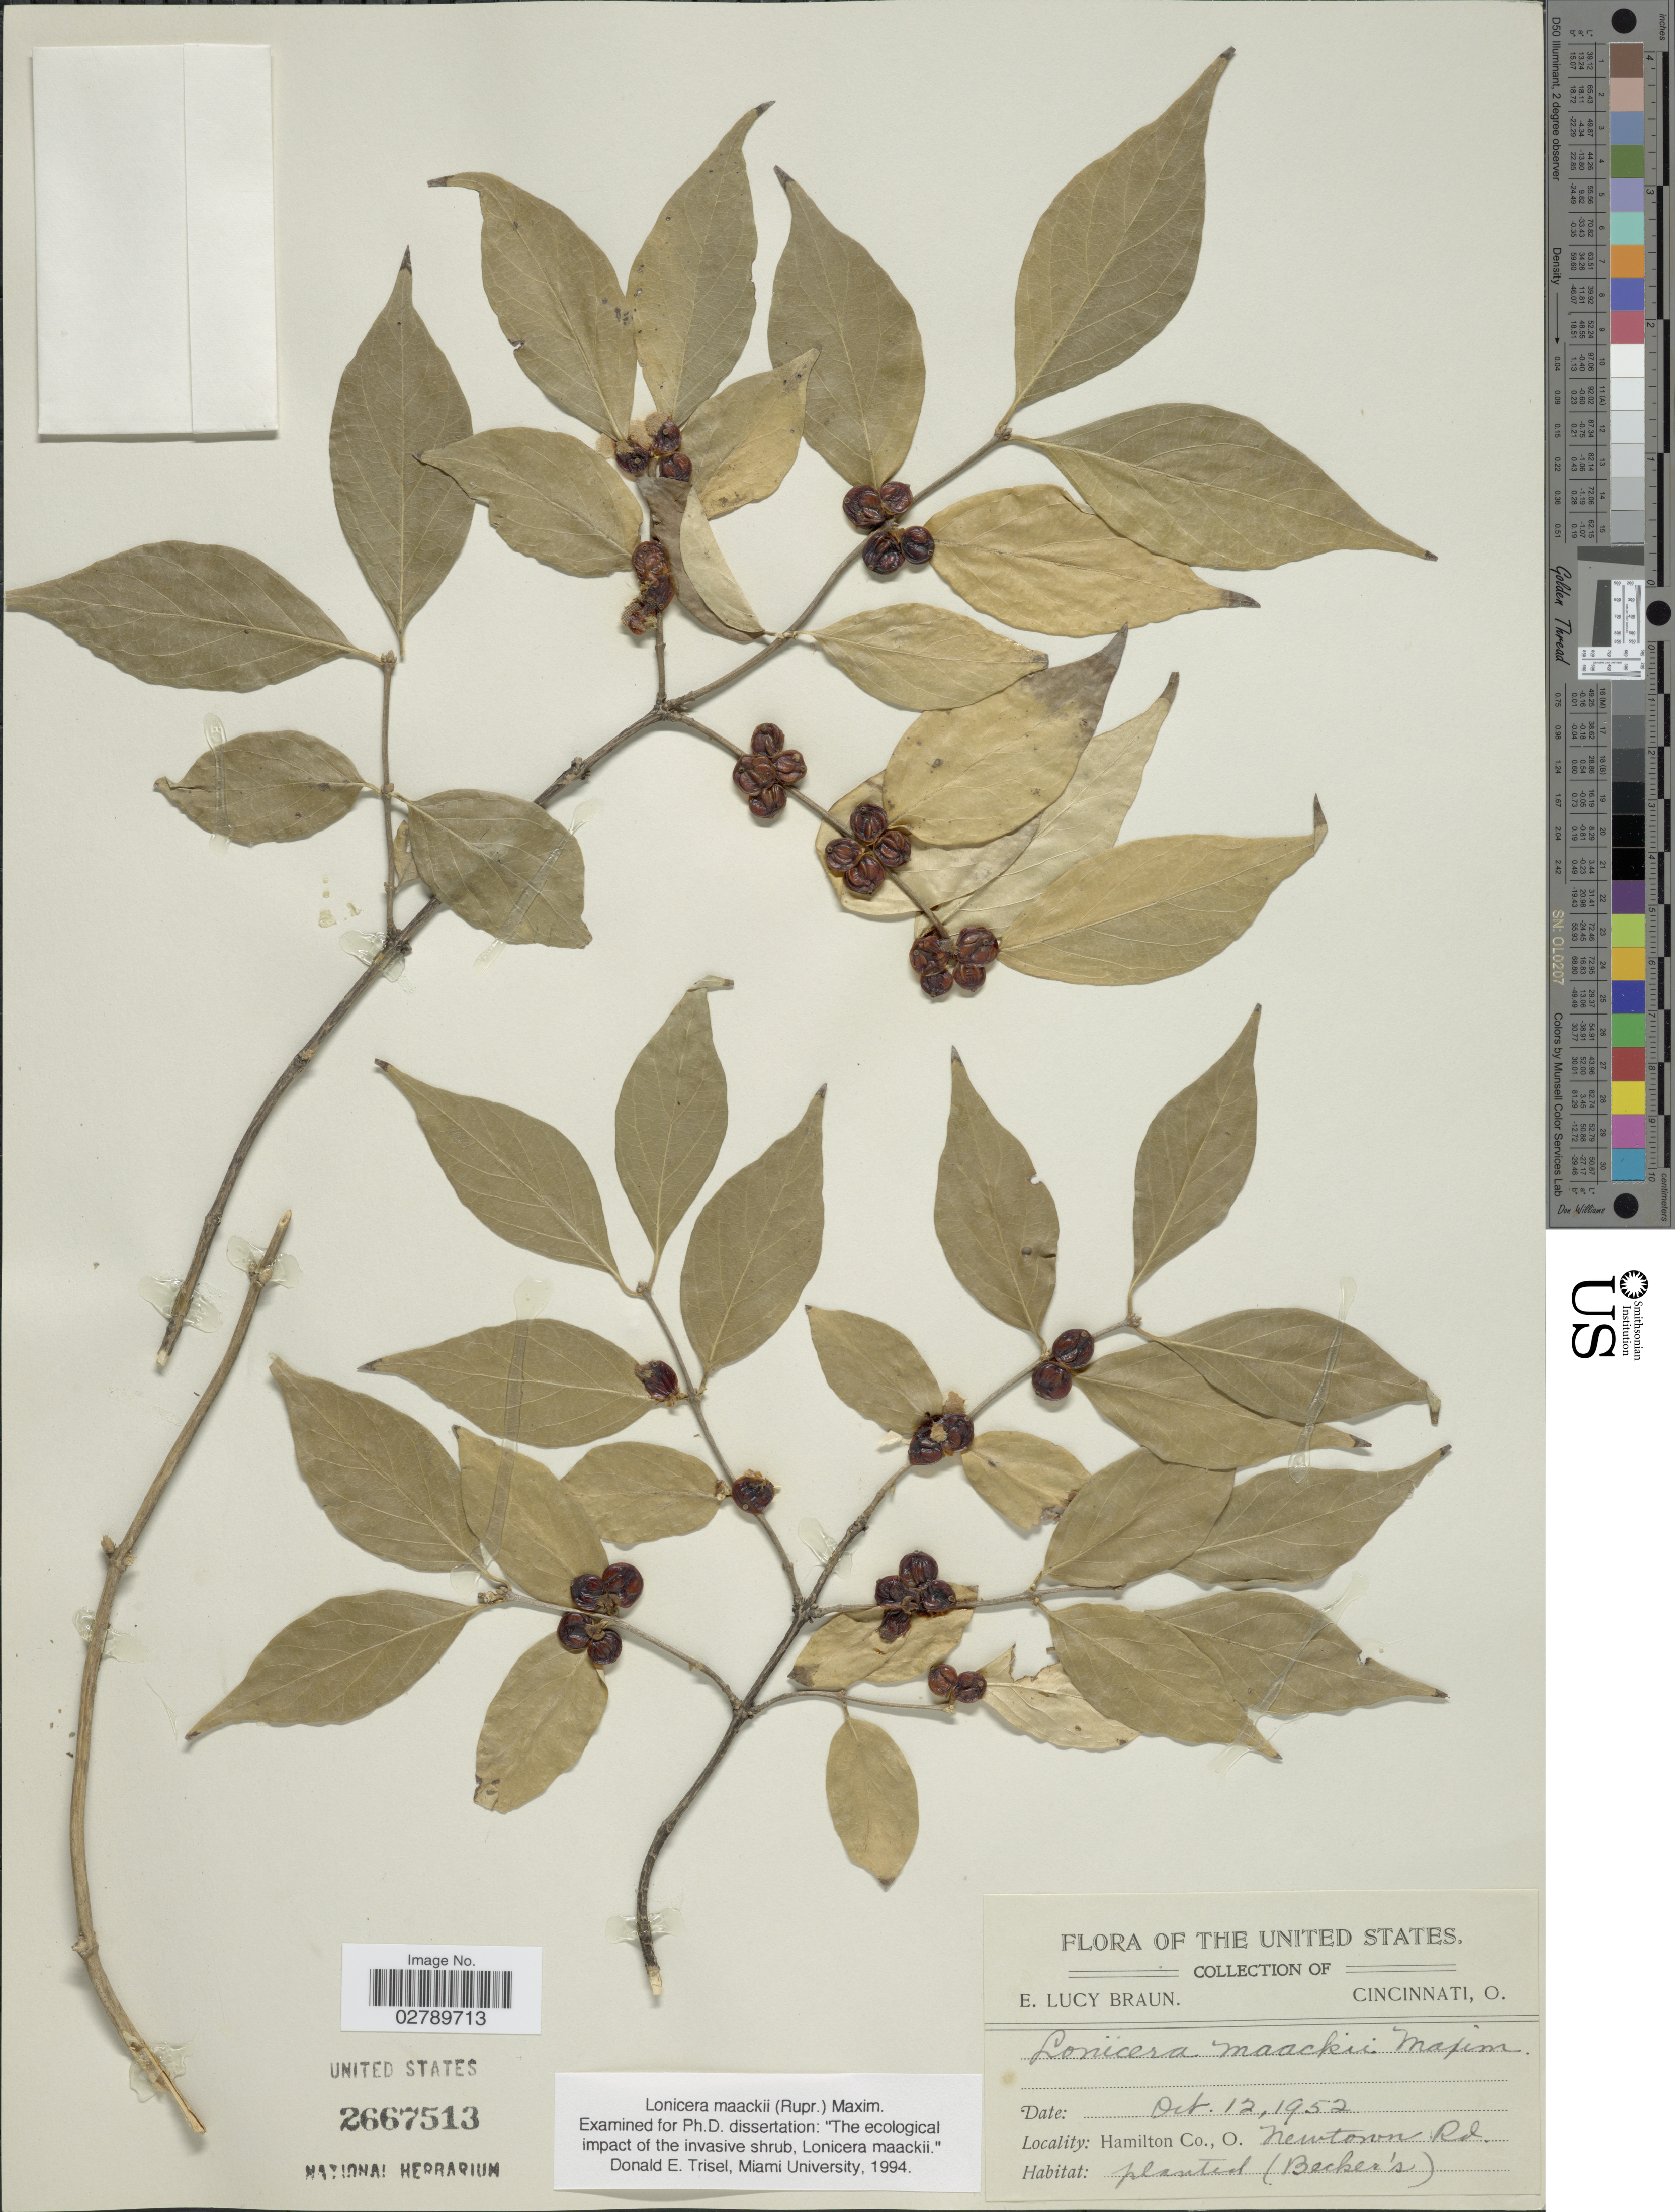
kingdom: Plantae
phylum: Tracheophyta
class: Magnoliopsida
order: Dipsacales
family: Caprifoliaceae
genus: Lonicera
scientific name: Lonicera maackii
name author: (Rupr.) Maxim.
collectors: E. L. Braun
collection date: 1952-10-12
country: United States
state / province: Ohio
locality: Hamilton Co., O. Newtown Rd.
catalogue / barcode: US 2667513